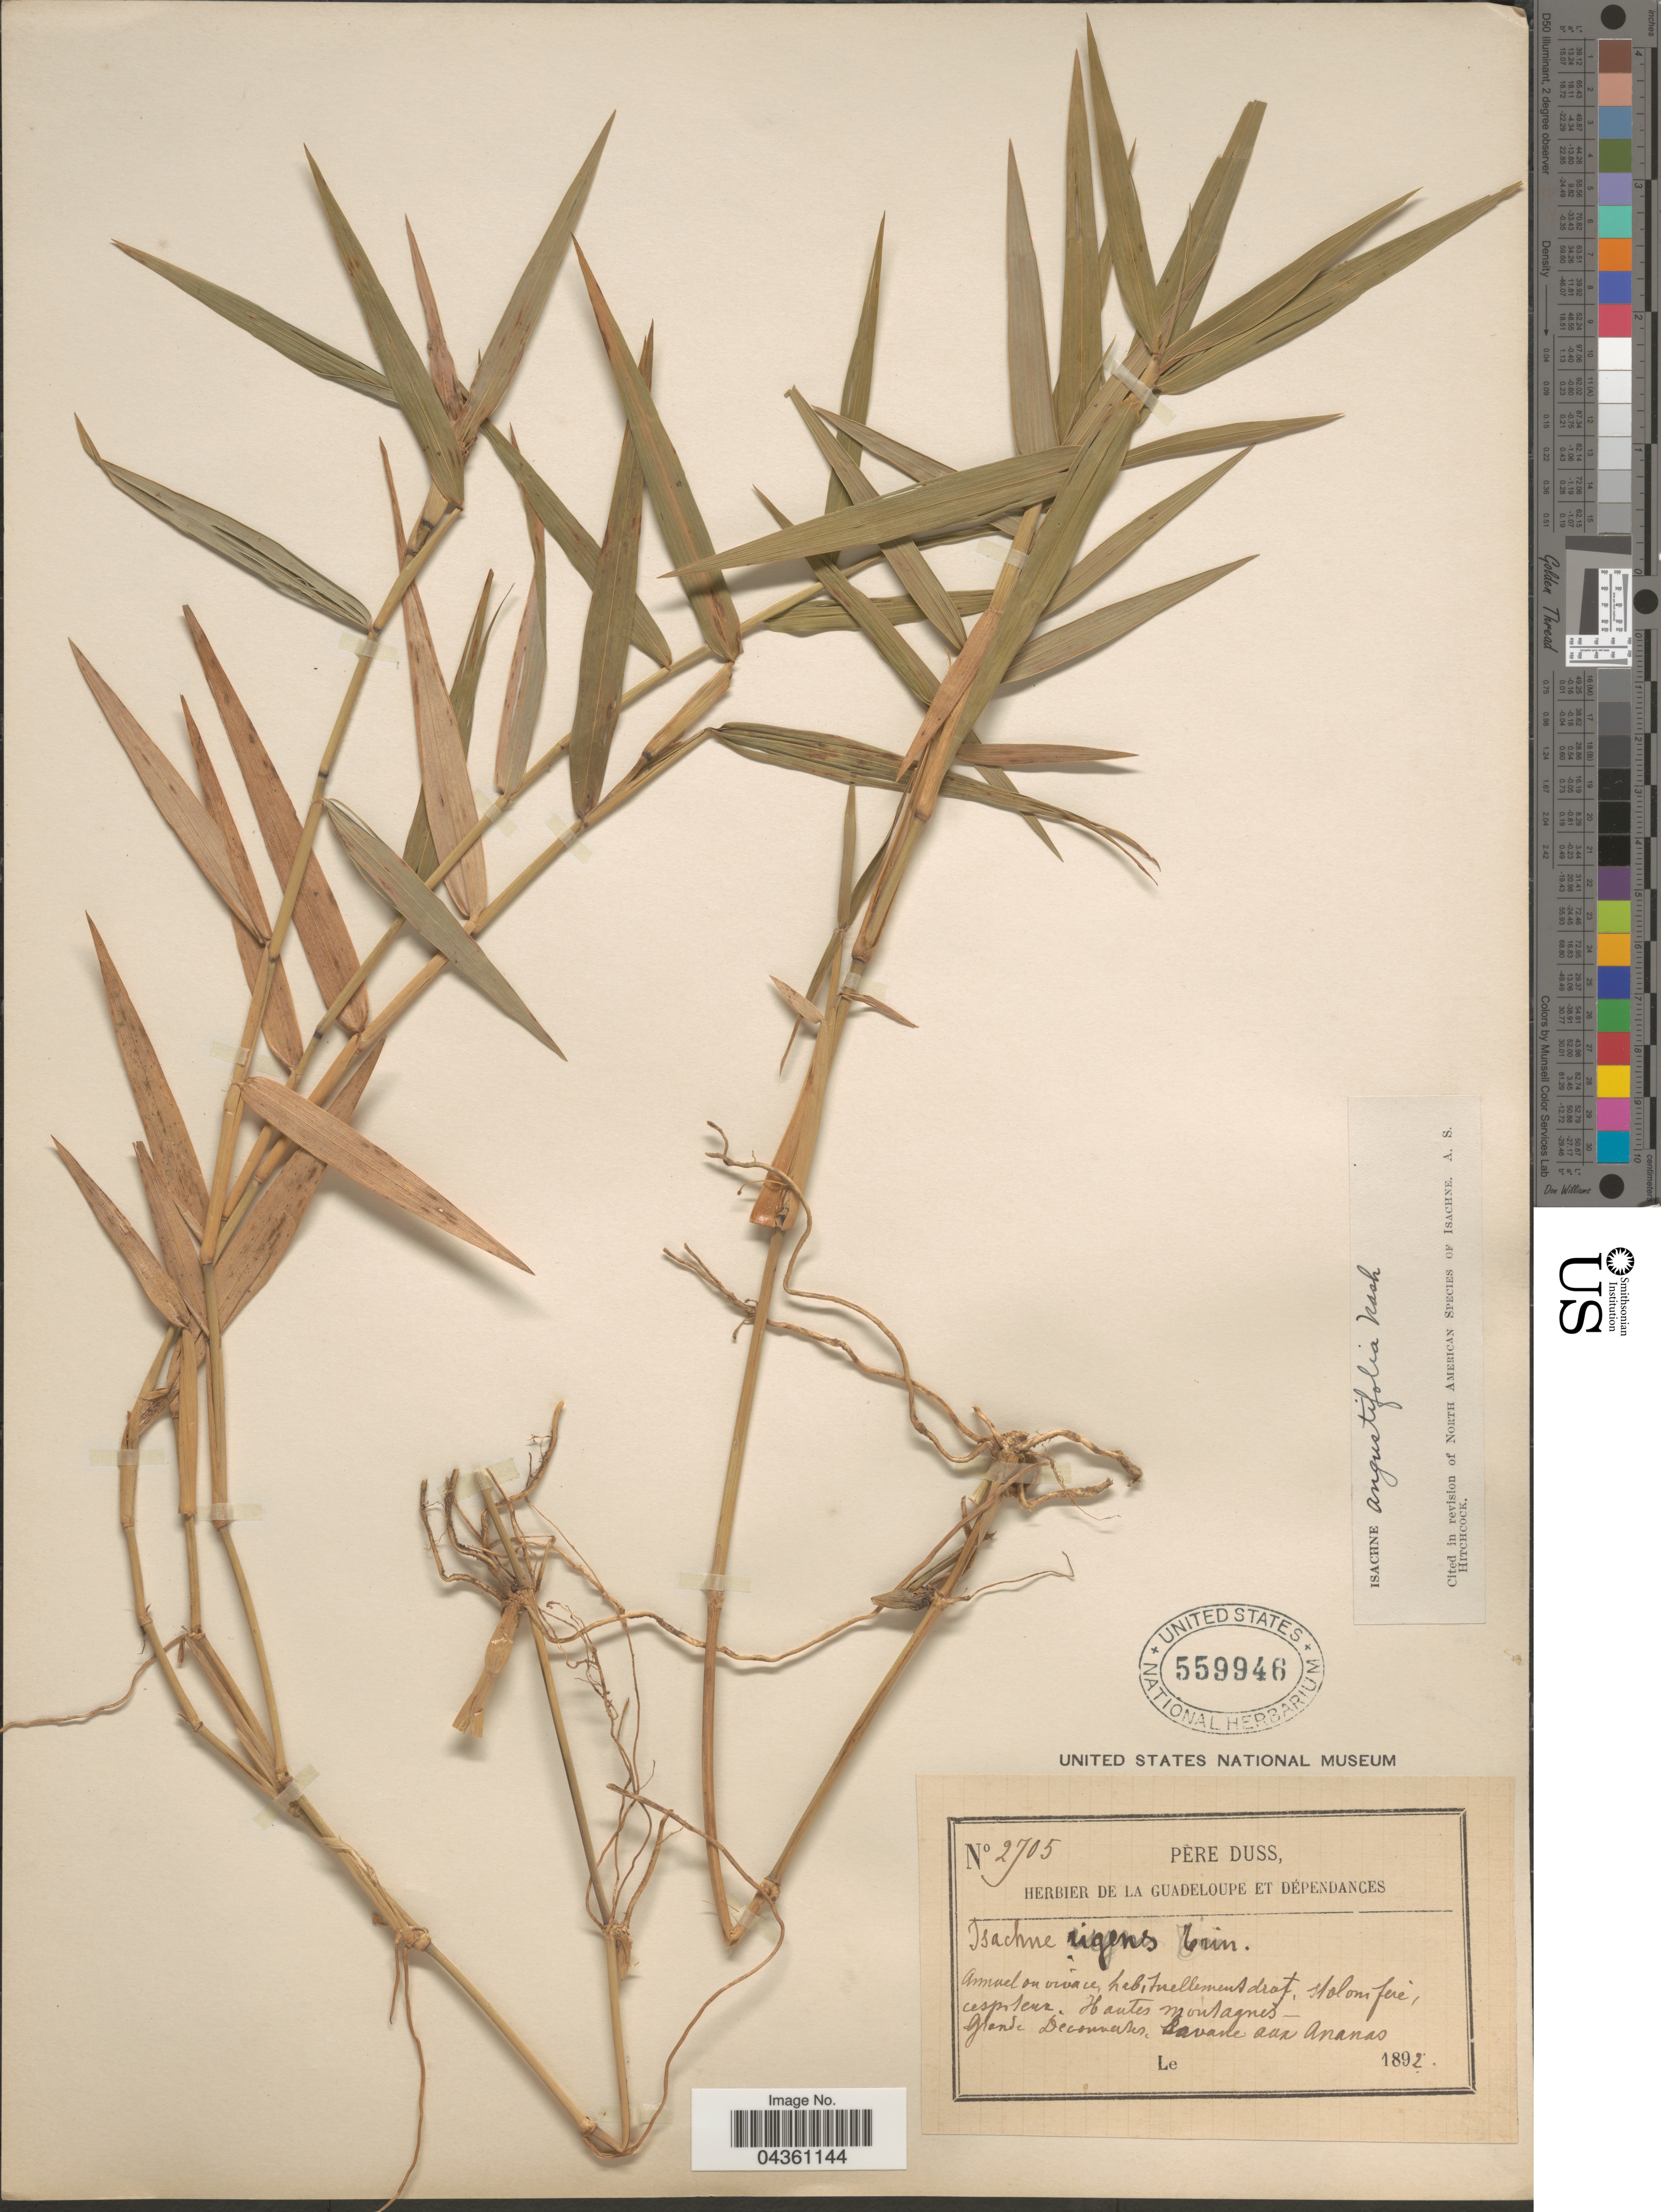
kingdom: Plantae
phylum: Tracheophyta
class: Liliopsida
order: Poales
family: Poaceae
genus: Isachne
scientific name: Isachne angustifolia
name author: Nash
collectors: Père Duss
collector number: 2705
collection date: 1892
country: Guadeloupe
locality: Glende Deconnabes, Savane aux Ananas.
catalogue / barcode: US 559946